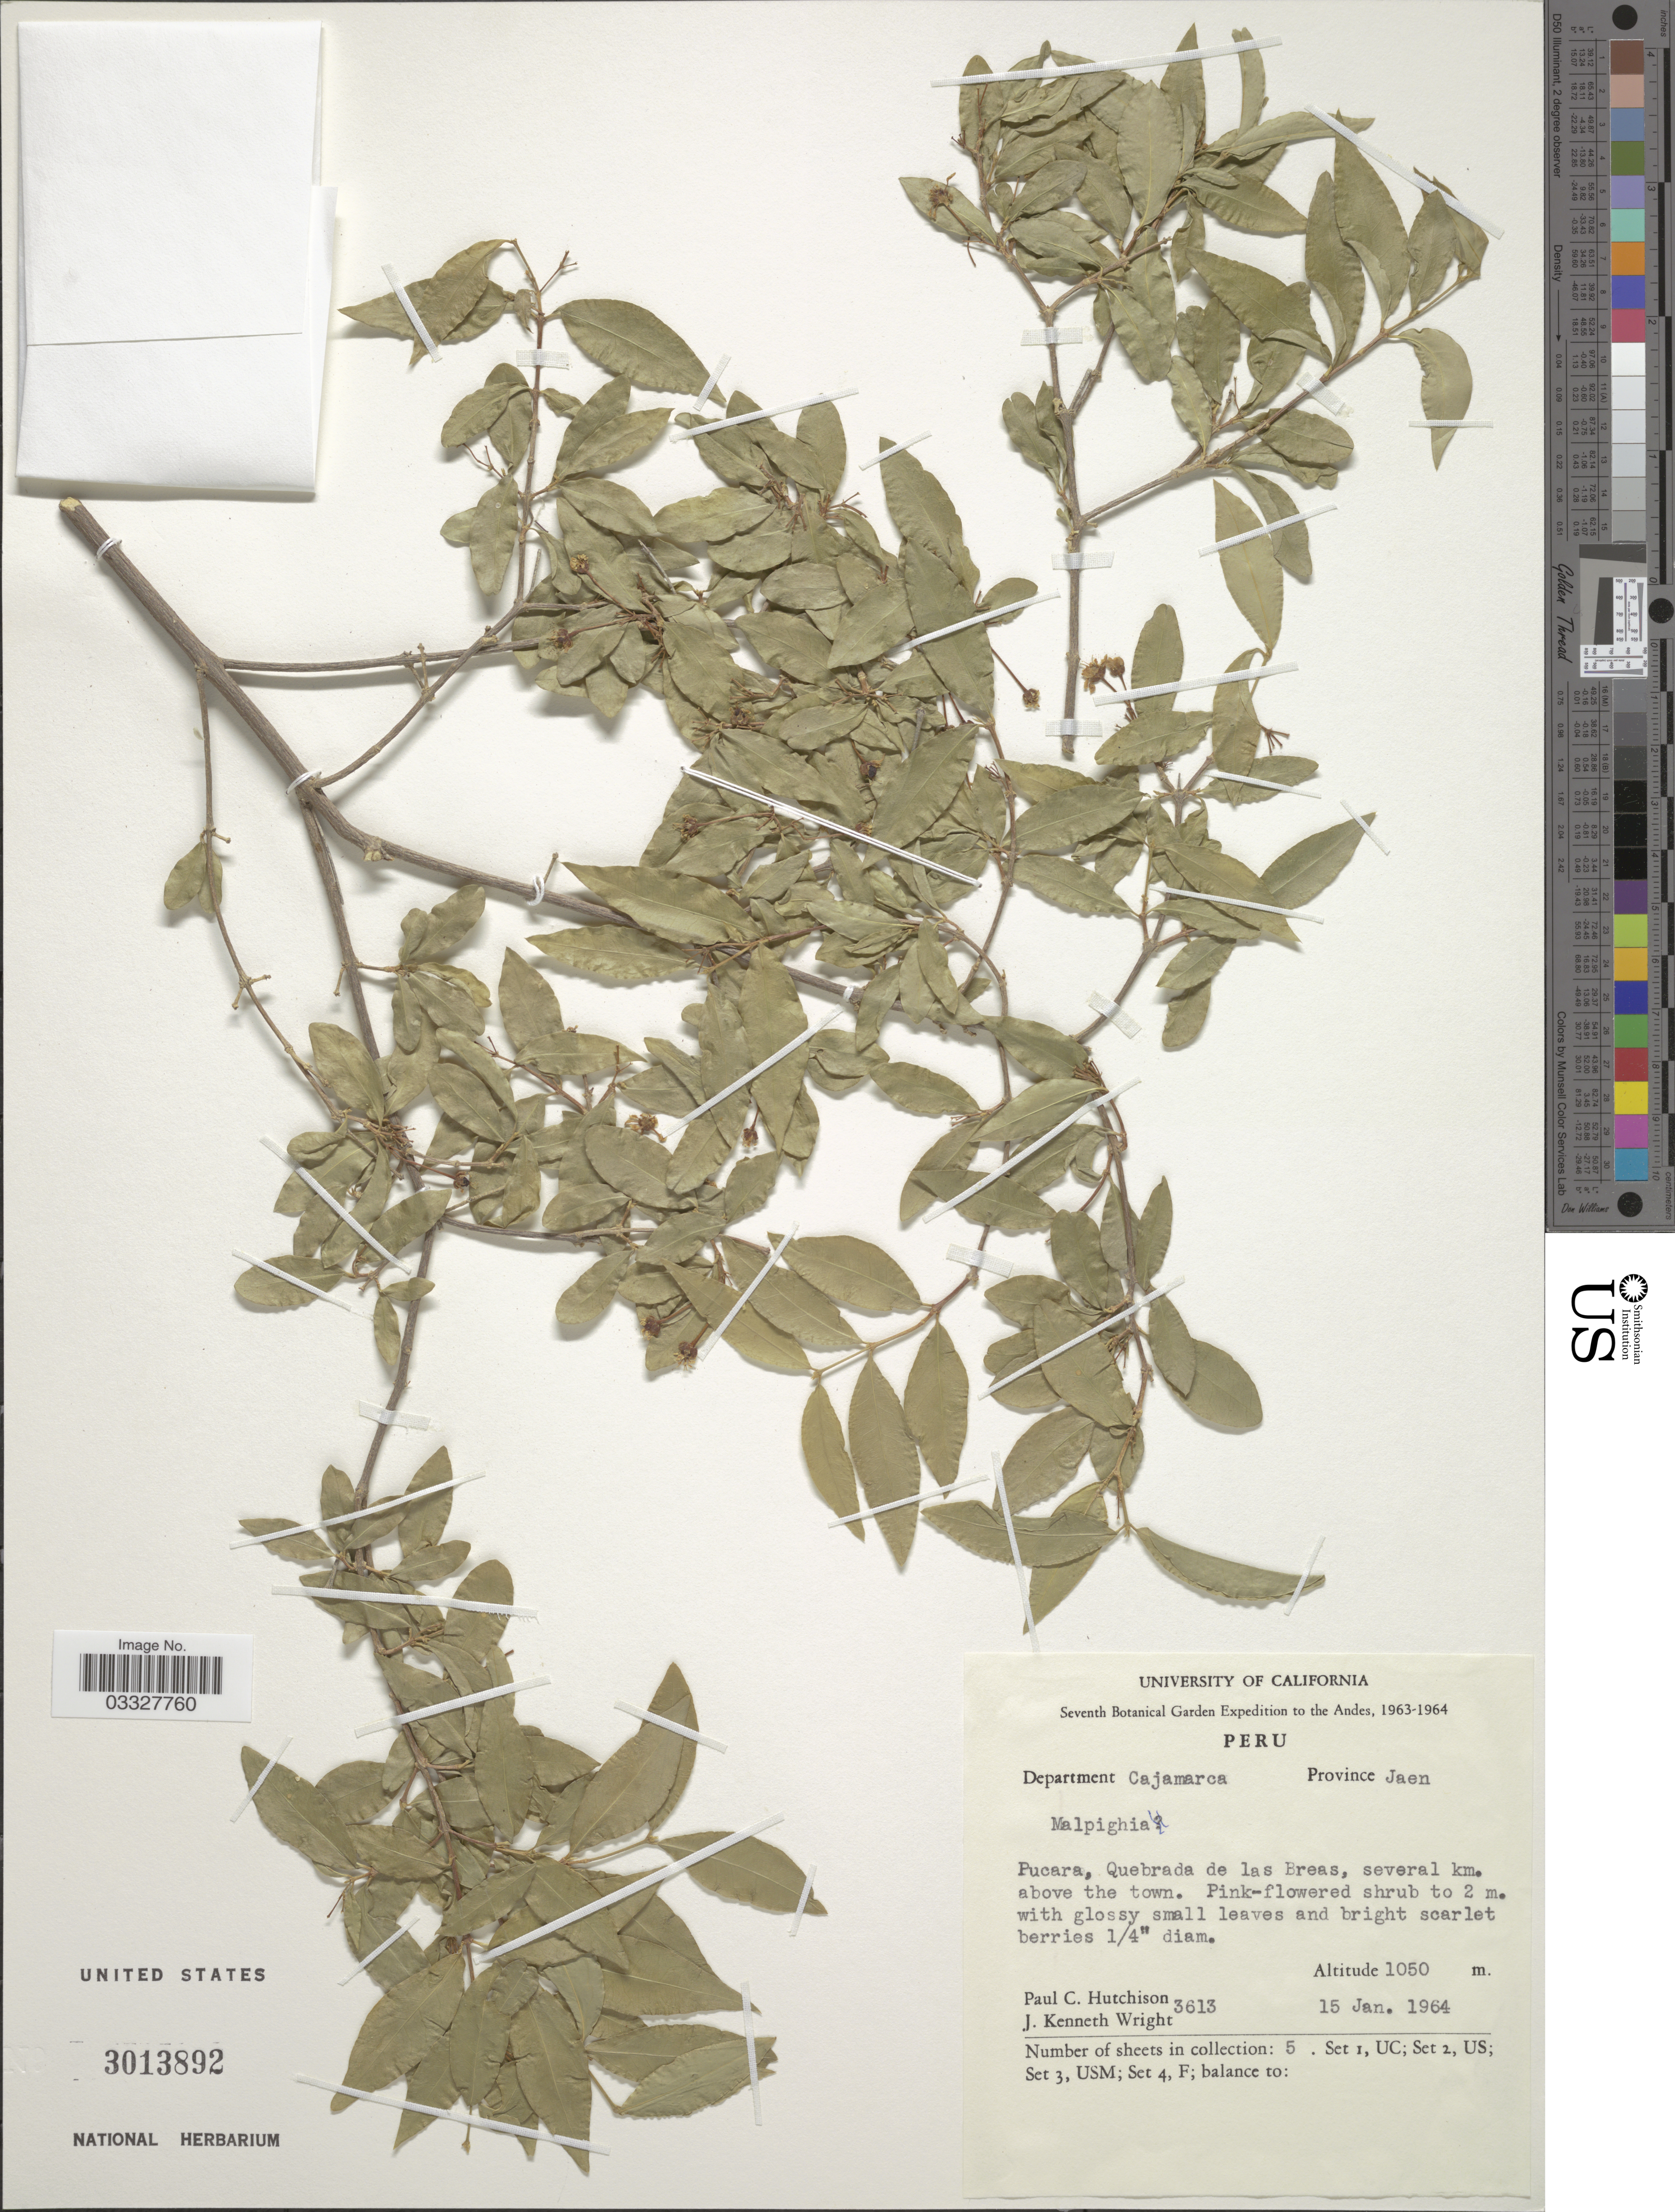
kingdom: Plantae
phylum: Tracheophyta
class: Magnoliopsida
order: Malpighiales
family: Malpighiaceae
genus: Malpighia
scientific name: Malpighia sp.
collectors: P. C. Hutchison & J. K. Wright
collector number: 3613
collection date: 1964-01-15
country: Peru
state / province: Cajamarca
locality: Department Cajamarca, Province Jaen. Pucara, Quebrada de las Breas, several km. above the town.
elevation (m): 1050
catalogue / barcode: US 3013892